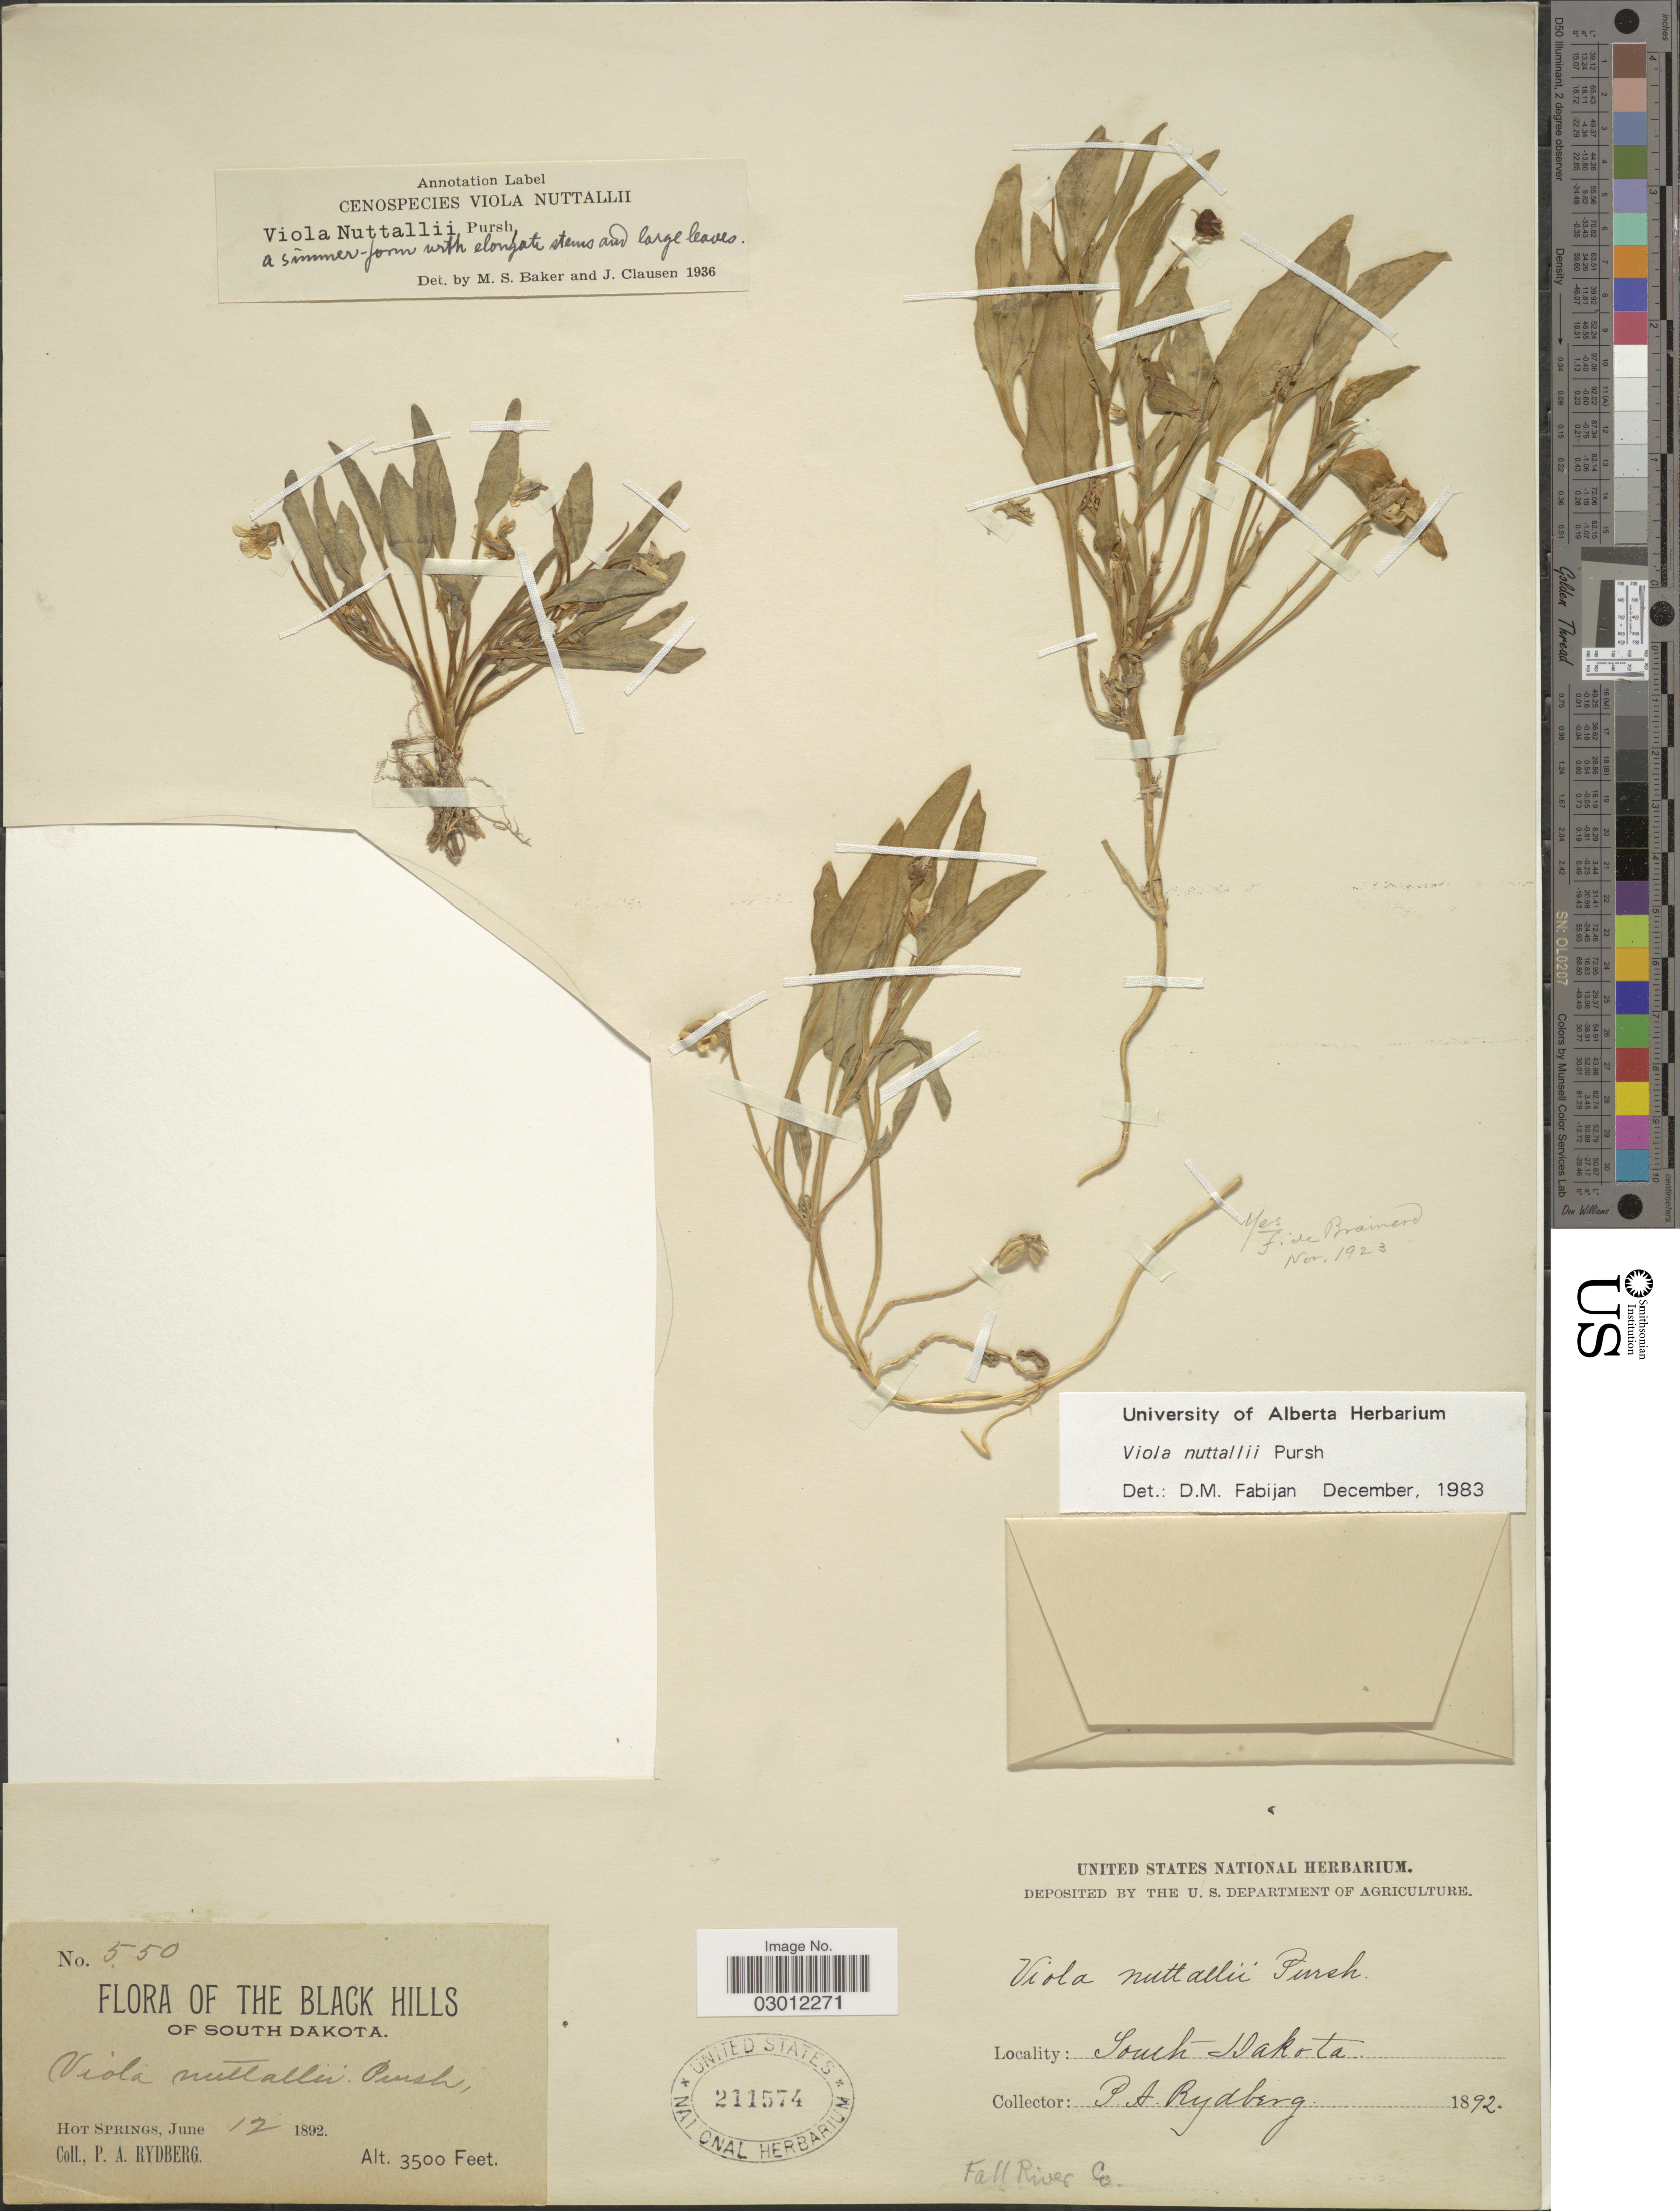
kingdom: Plantae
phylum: Tracheophyta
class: Magnoliopsida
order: Malpighiales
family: Violaceae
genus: Viola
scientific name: Viola nuttallii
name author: Pursh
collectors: P. A. Rydberg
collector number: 550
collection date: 1892-06-12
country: United States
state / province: South Dakota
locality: The Black Hills. Hot Springs. Fall River Co.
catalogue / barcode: US 211574